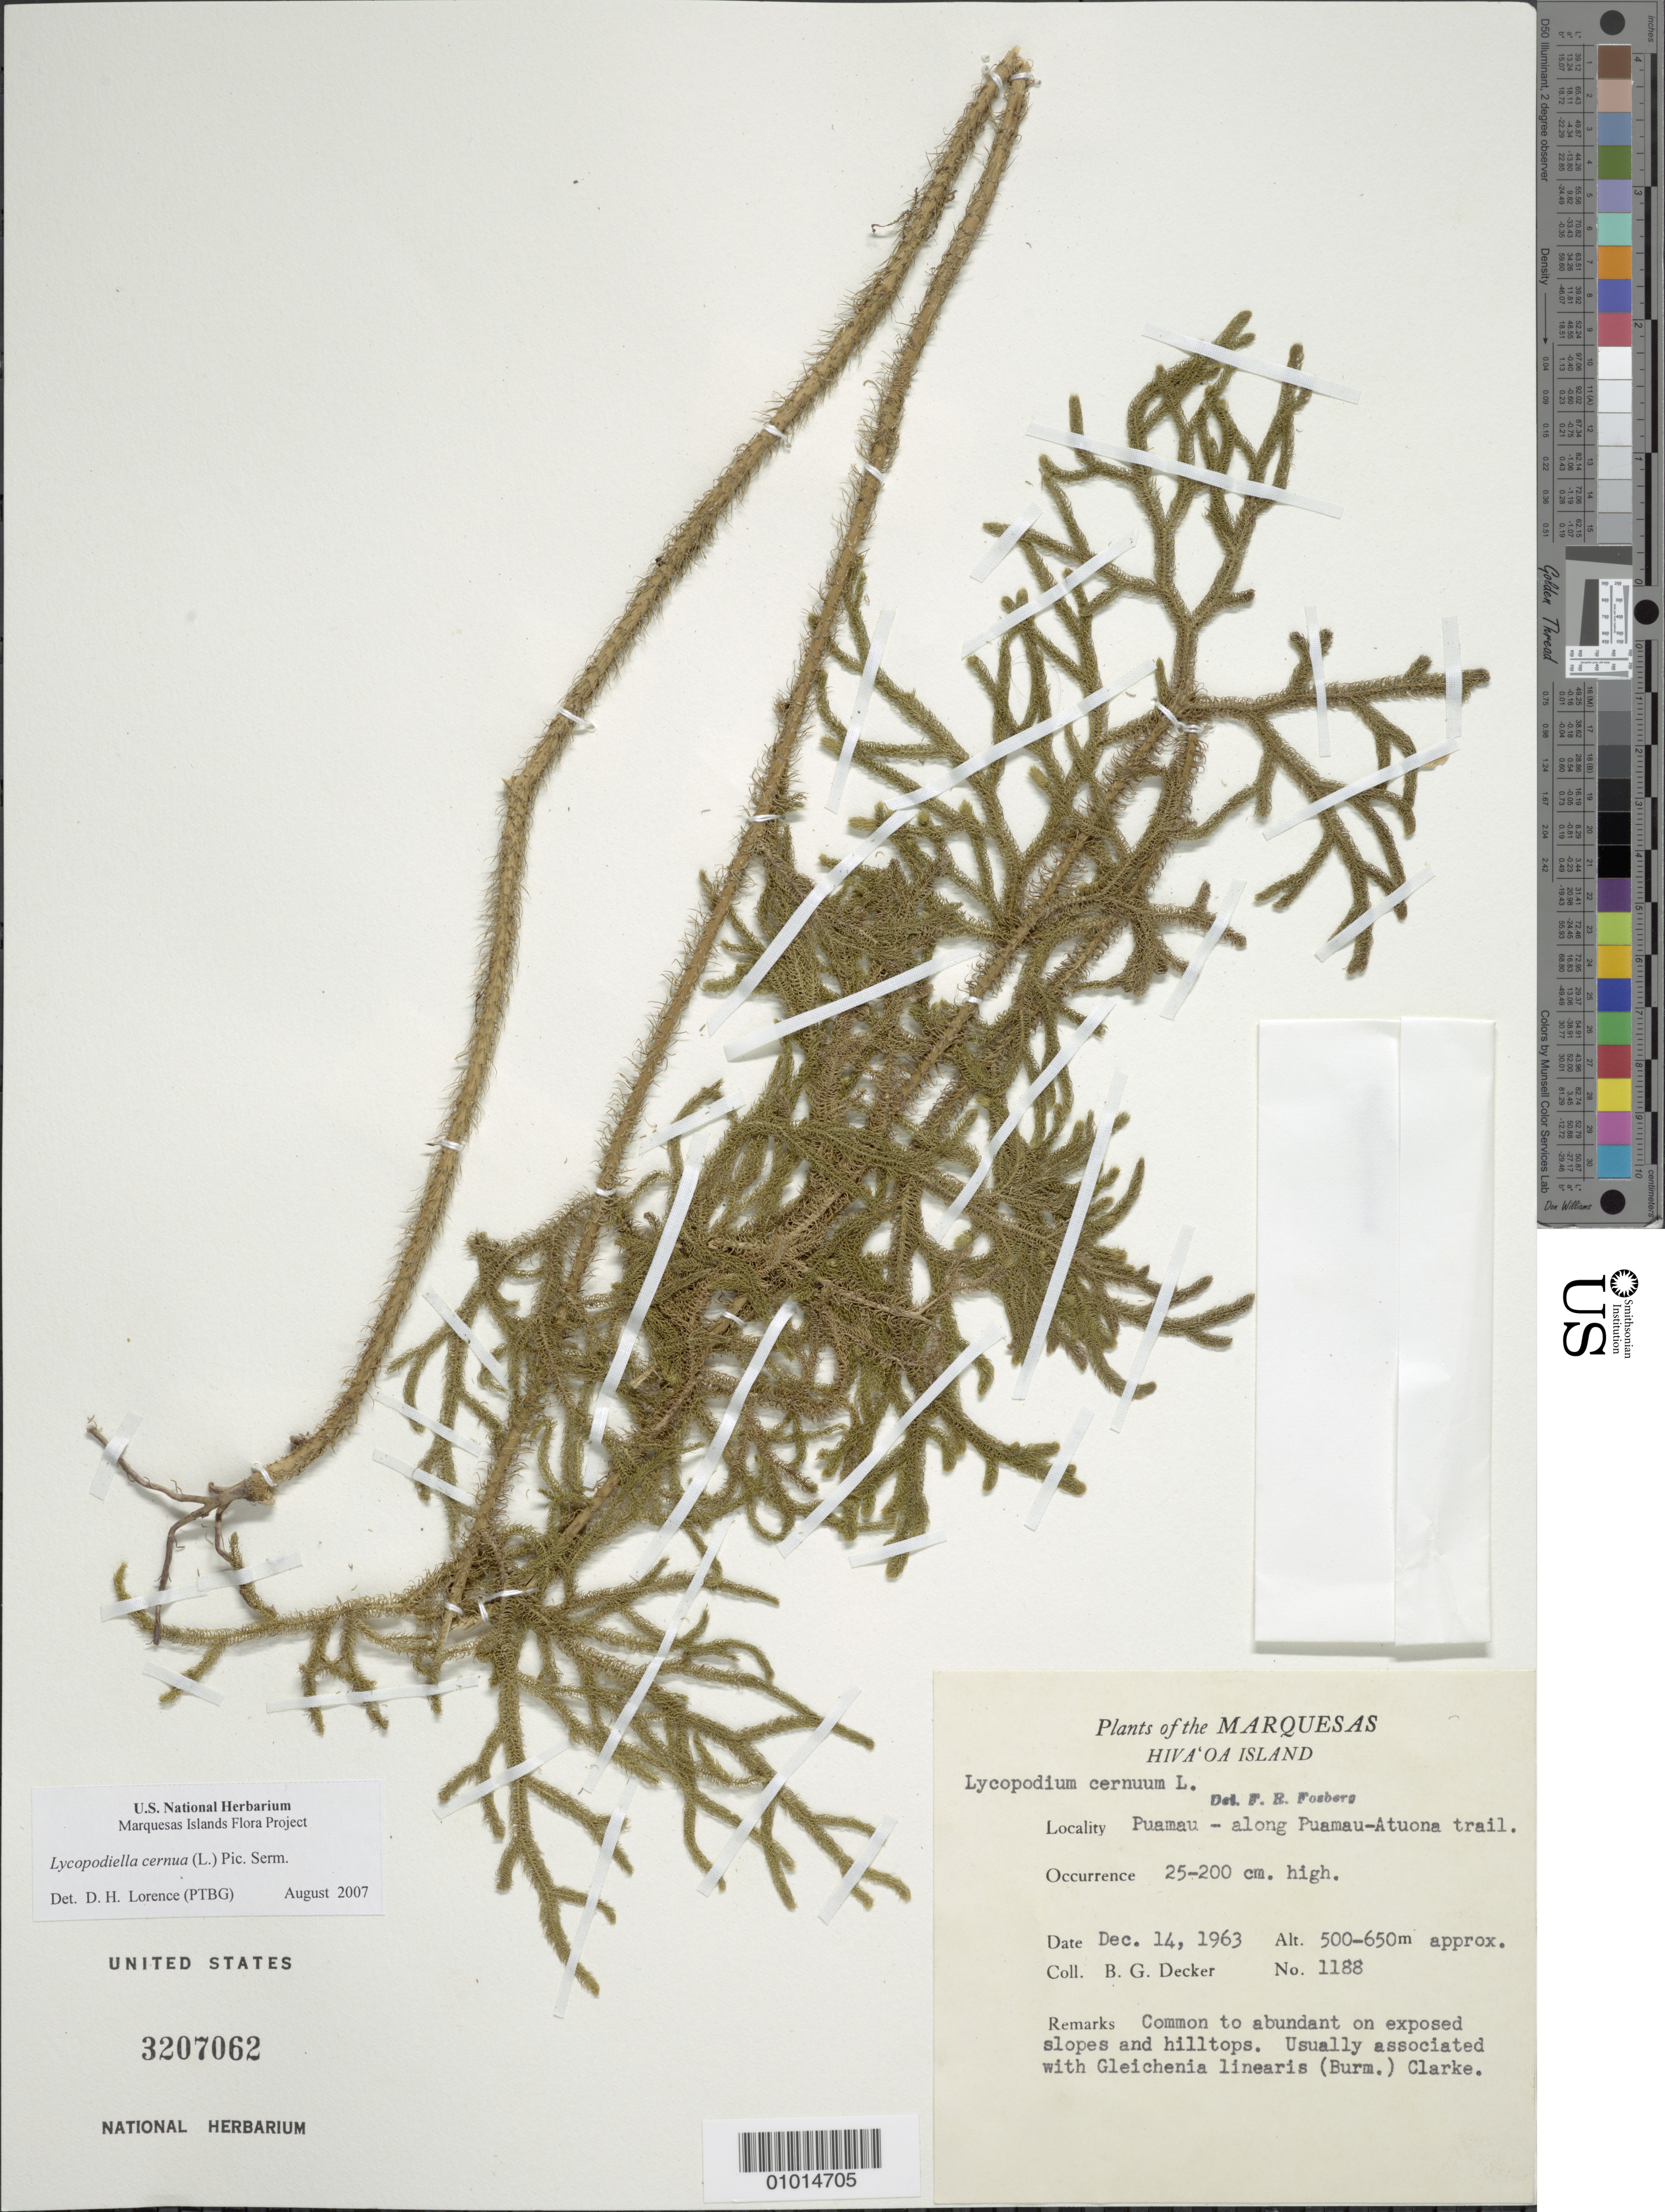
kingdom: Plantae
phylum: Tracheophyta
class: Lycopodiopsida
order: Lycopodiales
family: Lycopodiaceae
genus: Palhinhaea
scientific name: Palhinhaea cernua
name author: (L.) Vasc. & Franco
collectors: B. G. Decker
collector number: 1188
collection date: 1963-12-14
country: French Polynesia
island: Hiva Oa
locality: Puamau, along Puamau-Atuona Trail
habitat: Common to abundant on exposed slopes and hilltops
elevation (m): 500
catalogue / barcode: US 3207062